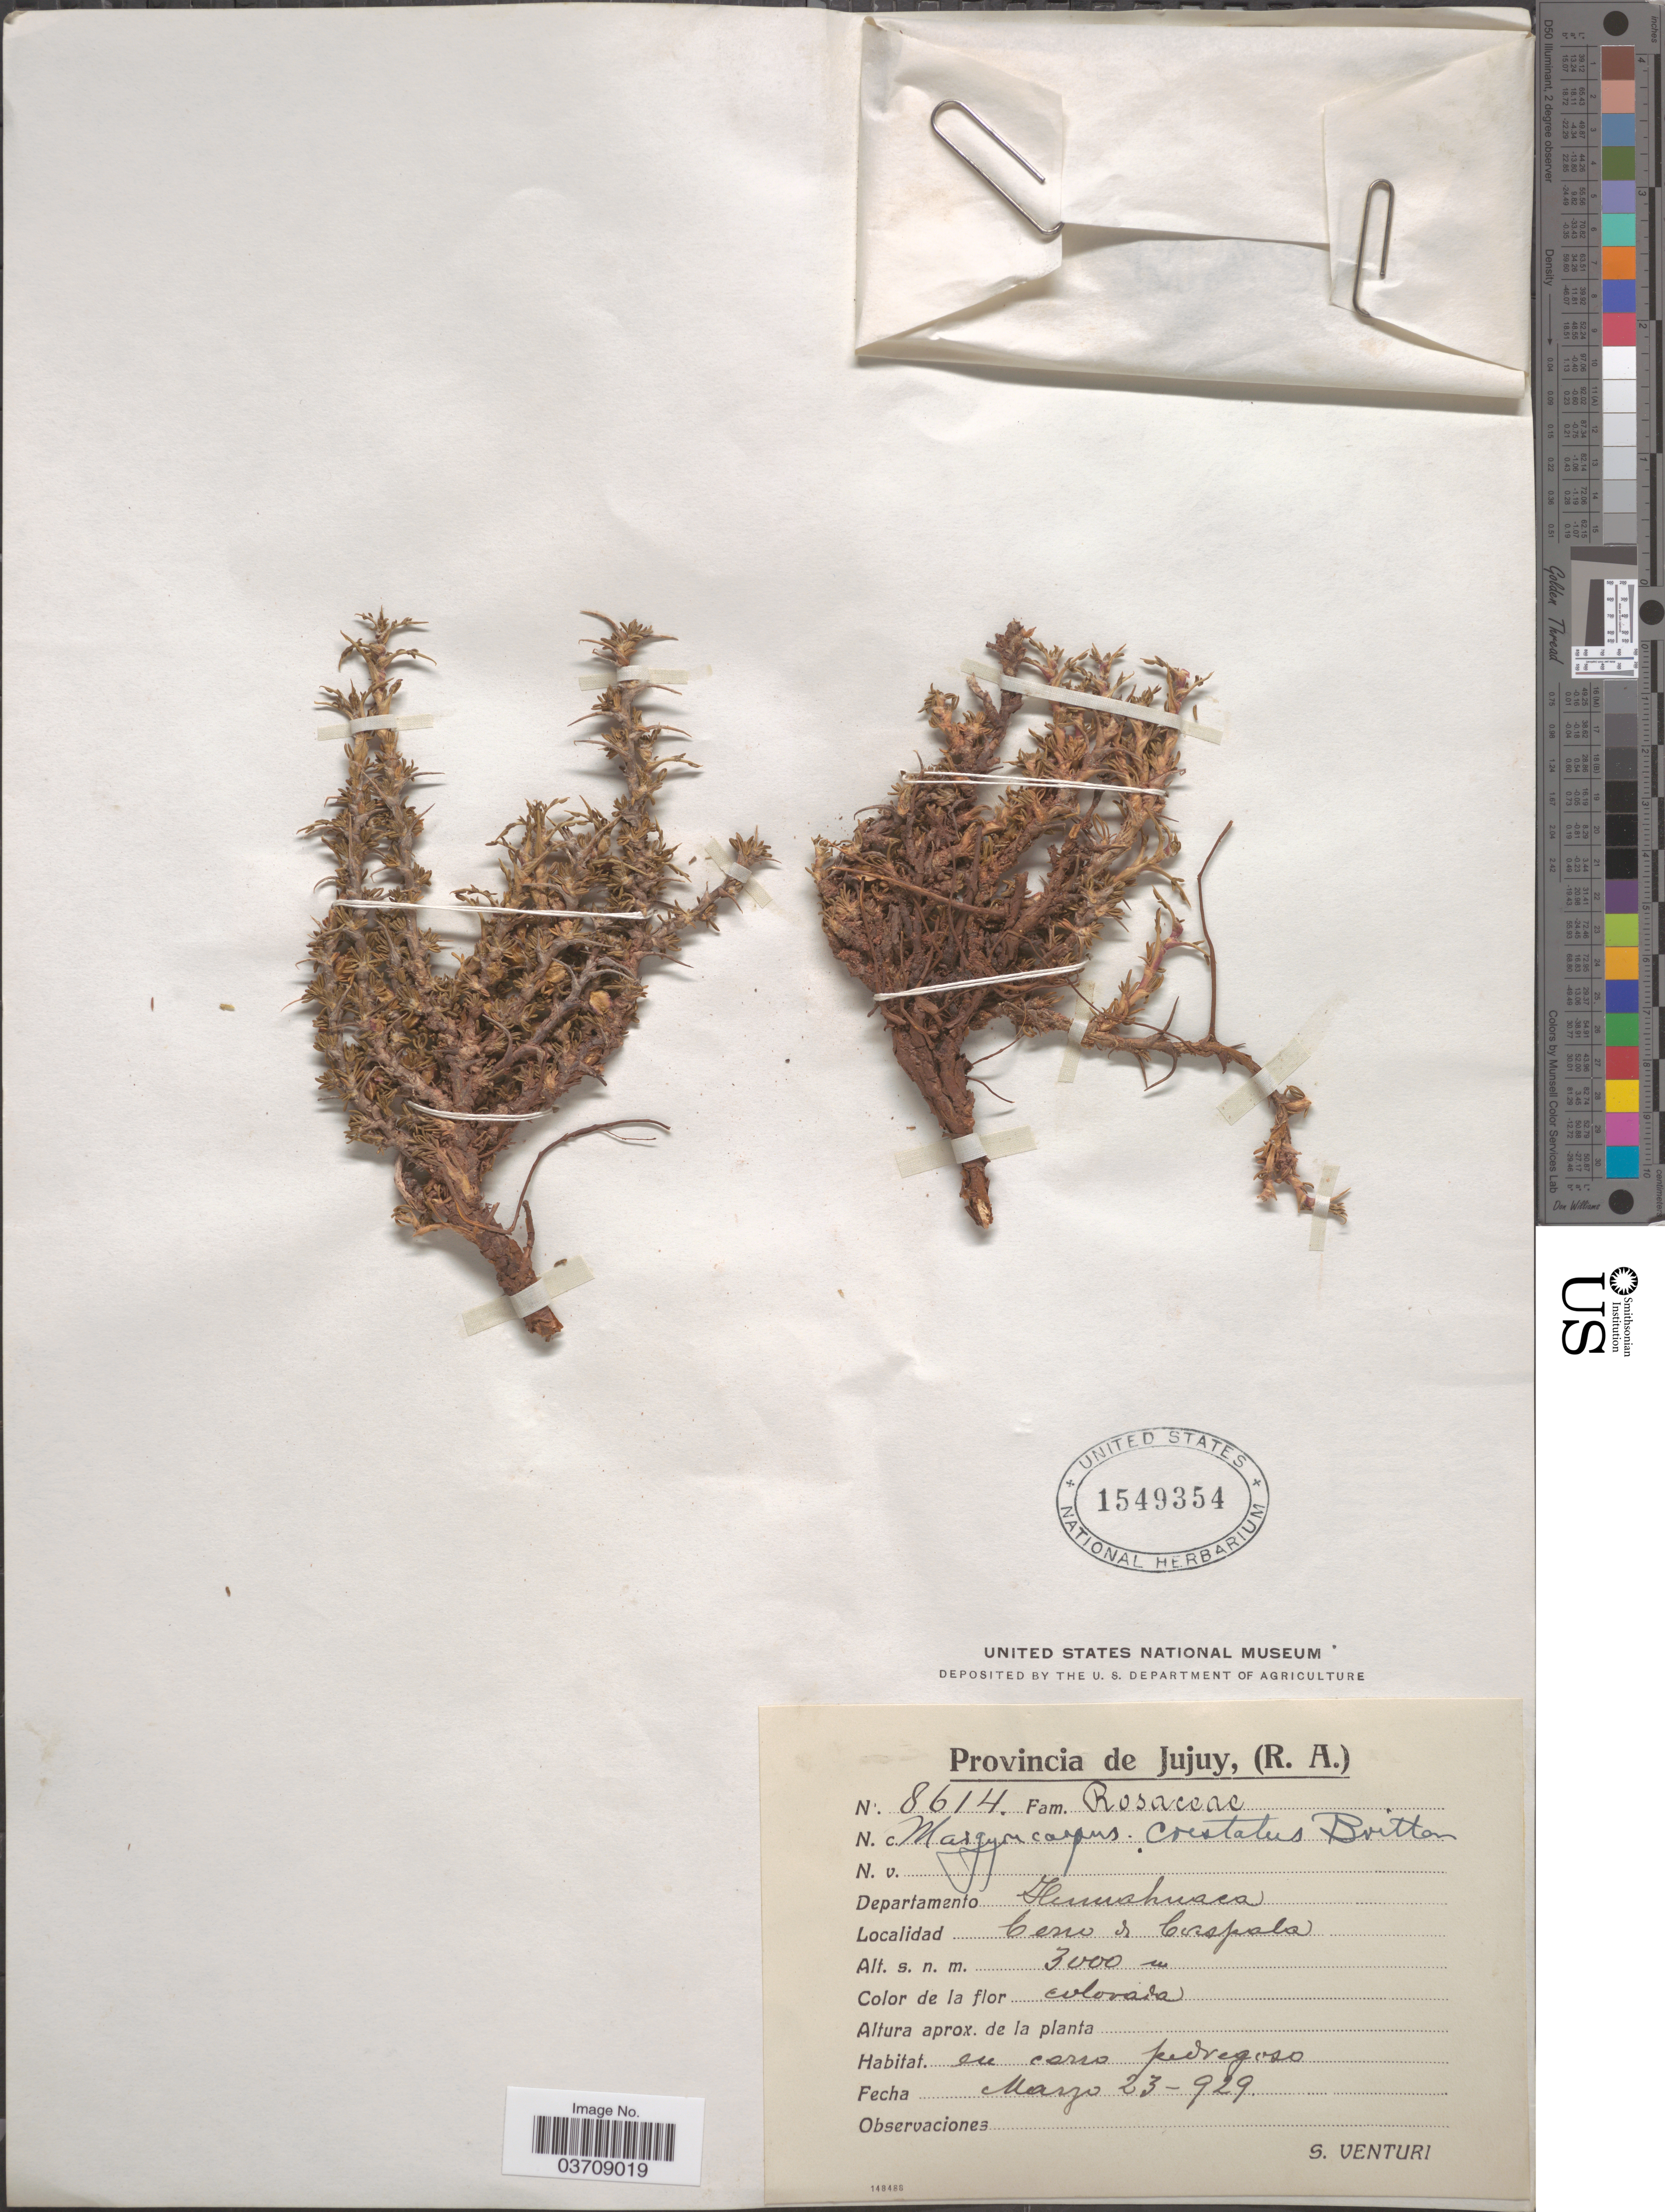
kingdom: Plantae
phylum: Tracheophyta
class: Magnoliopsida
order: Rosales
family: Rosaceae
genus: Tetraglochin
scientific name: Tetraglochin cristatum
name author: Rothm.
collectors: S. Venturi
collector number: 8614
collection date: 1929-03-23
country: Argentina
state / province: Jujuy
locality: Departamento Humahuaca. Cerro de los Siete Colore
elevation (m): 3000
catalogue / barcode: US 1549354